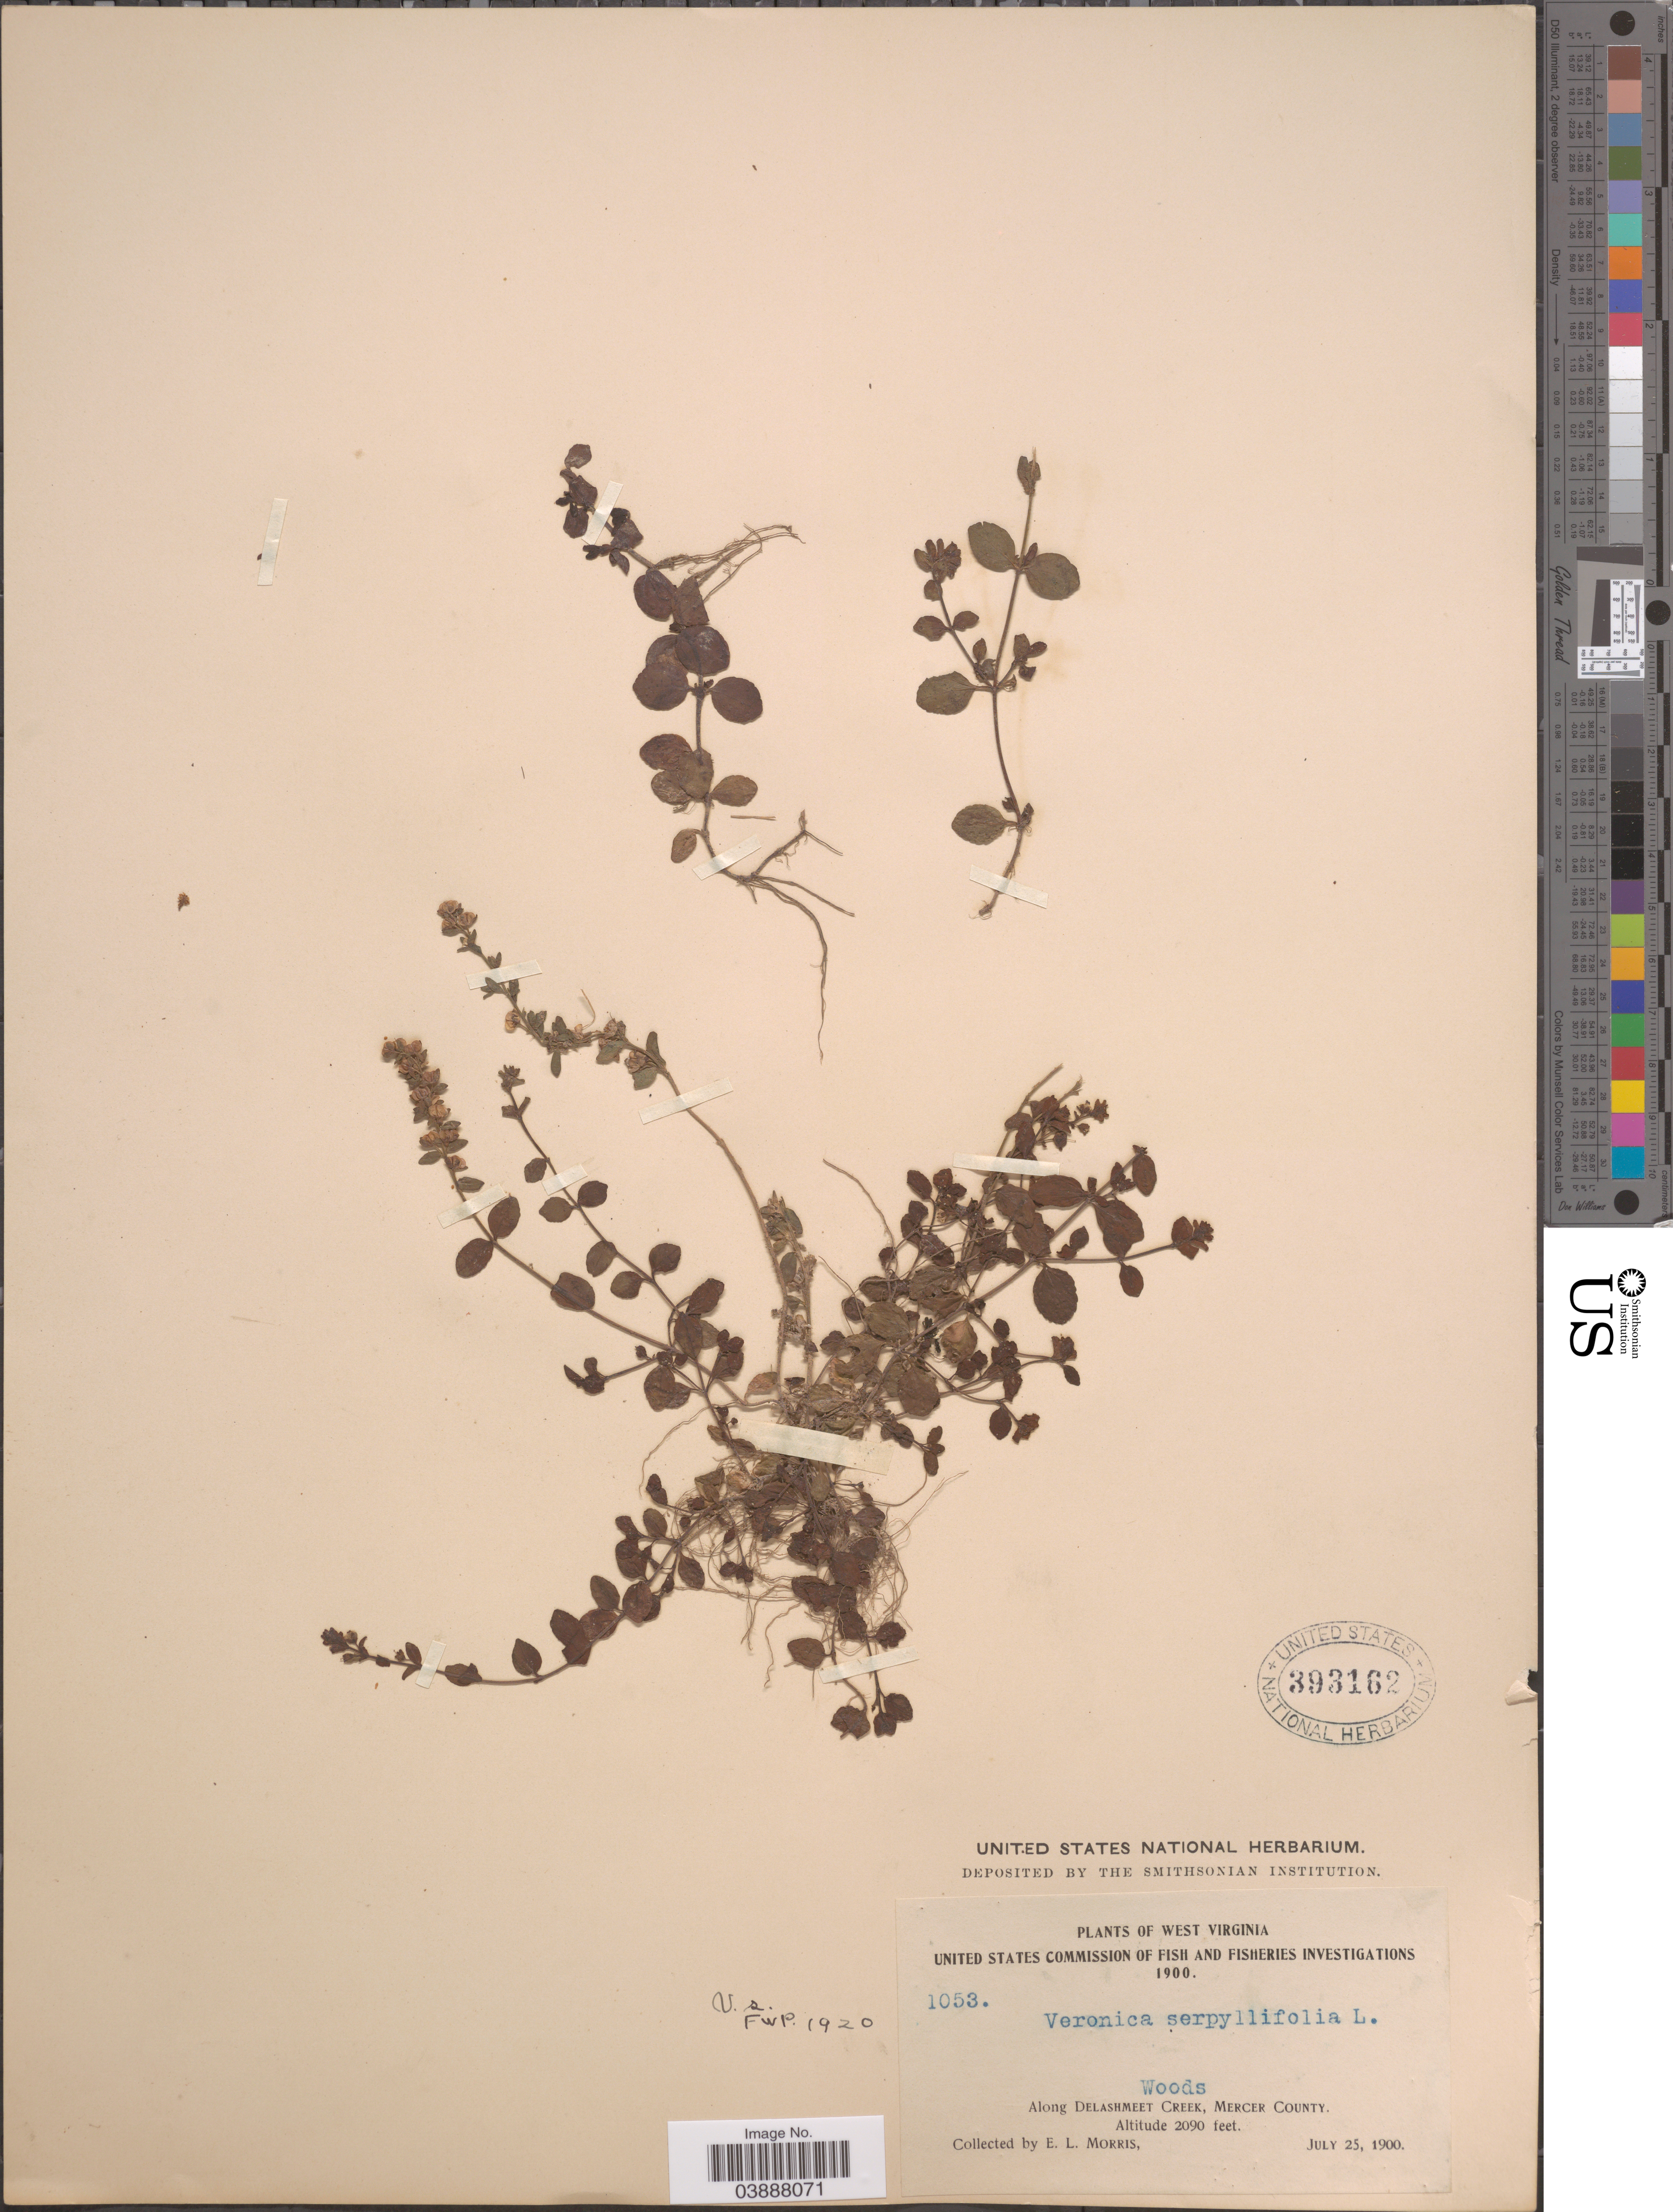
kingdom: Plantae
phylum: Tracheophyta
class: Magnoliopsida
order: Lamiales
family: Plantaginaceae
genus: Veronica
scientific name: Veronica serpyllifolia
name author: L.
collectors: E. Morris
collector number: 1053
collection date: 1900-07-25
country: United States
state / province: West Virginia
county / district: Mercer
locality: Along Delashmeet Creek, Mercer County.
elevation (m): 637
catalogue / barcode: US 393162